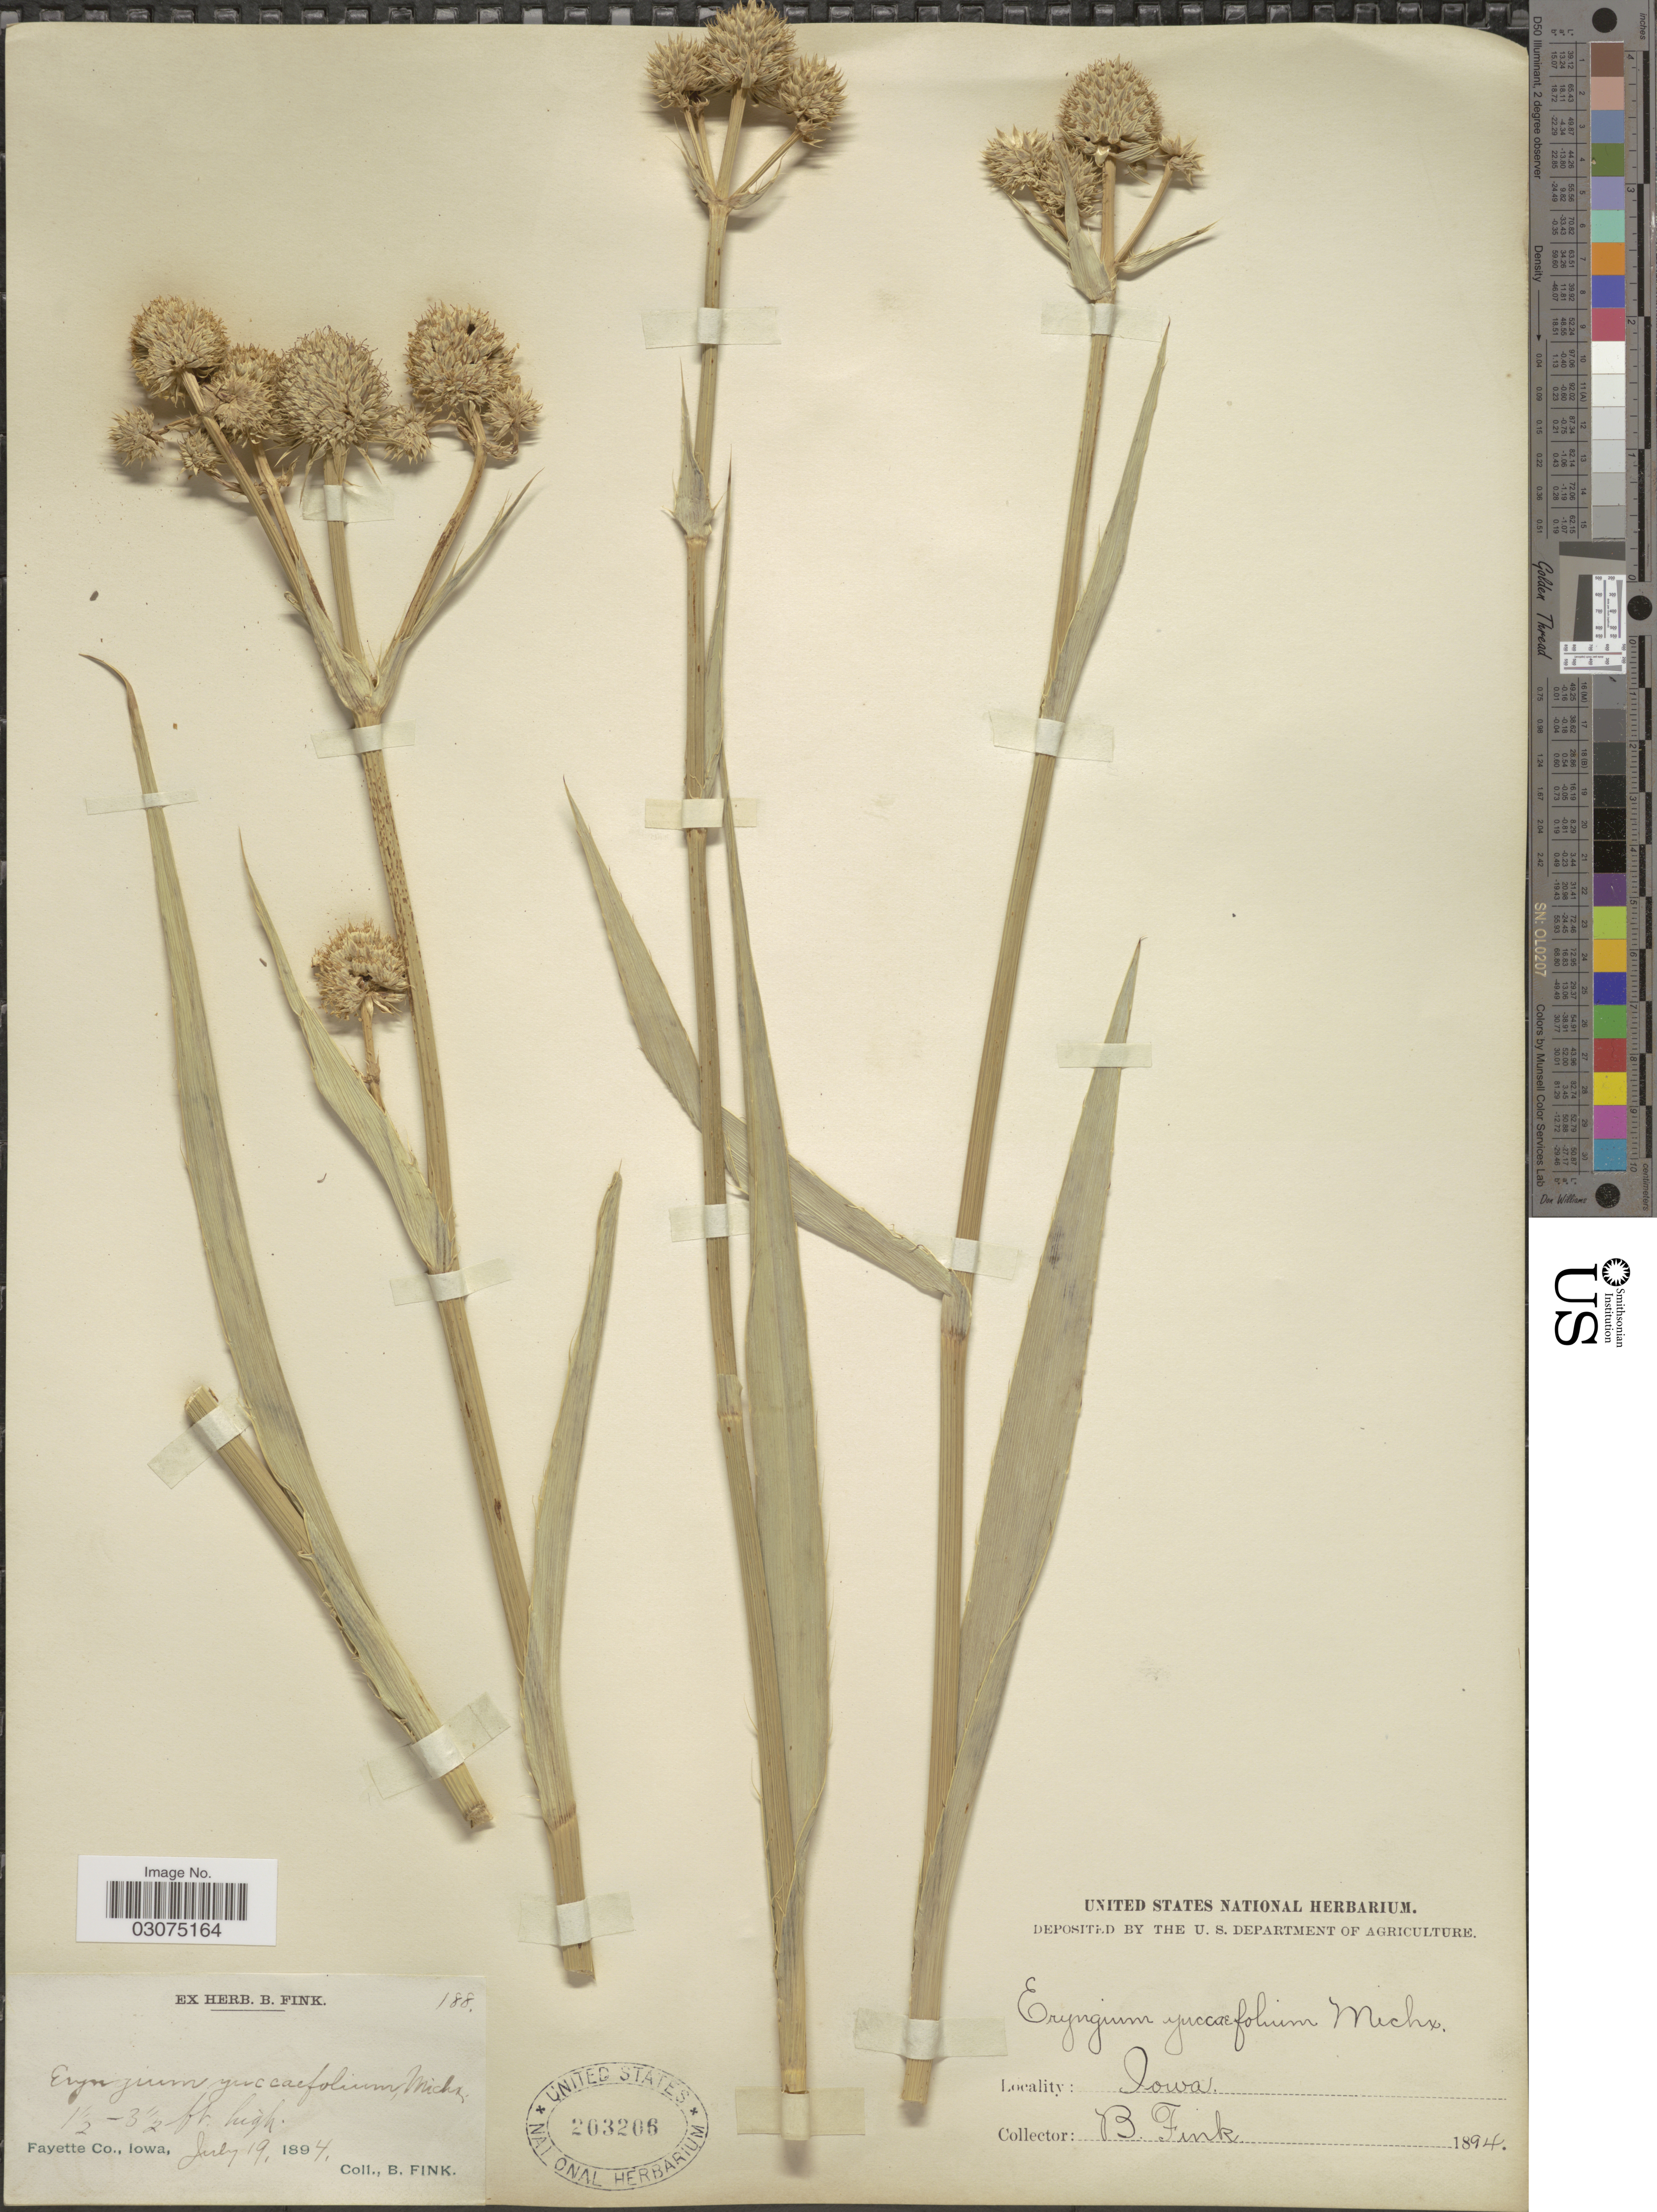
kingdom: Plantae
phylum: Tracheophyta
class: Magnoliopsida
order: Apiales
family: Apiaceae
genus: Eryngium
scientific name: Eryngium yuccifolium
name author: Michx.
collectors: B. Fink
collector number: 188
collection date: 1884-07-19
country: United States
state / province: Iowa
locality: Fayette Co.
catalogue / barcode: US 203206